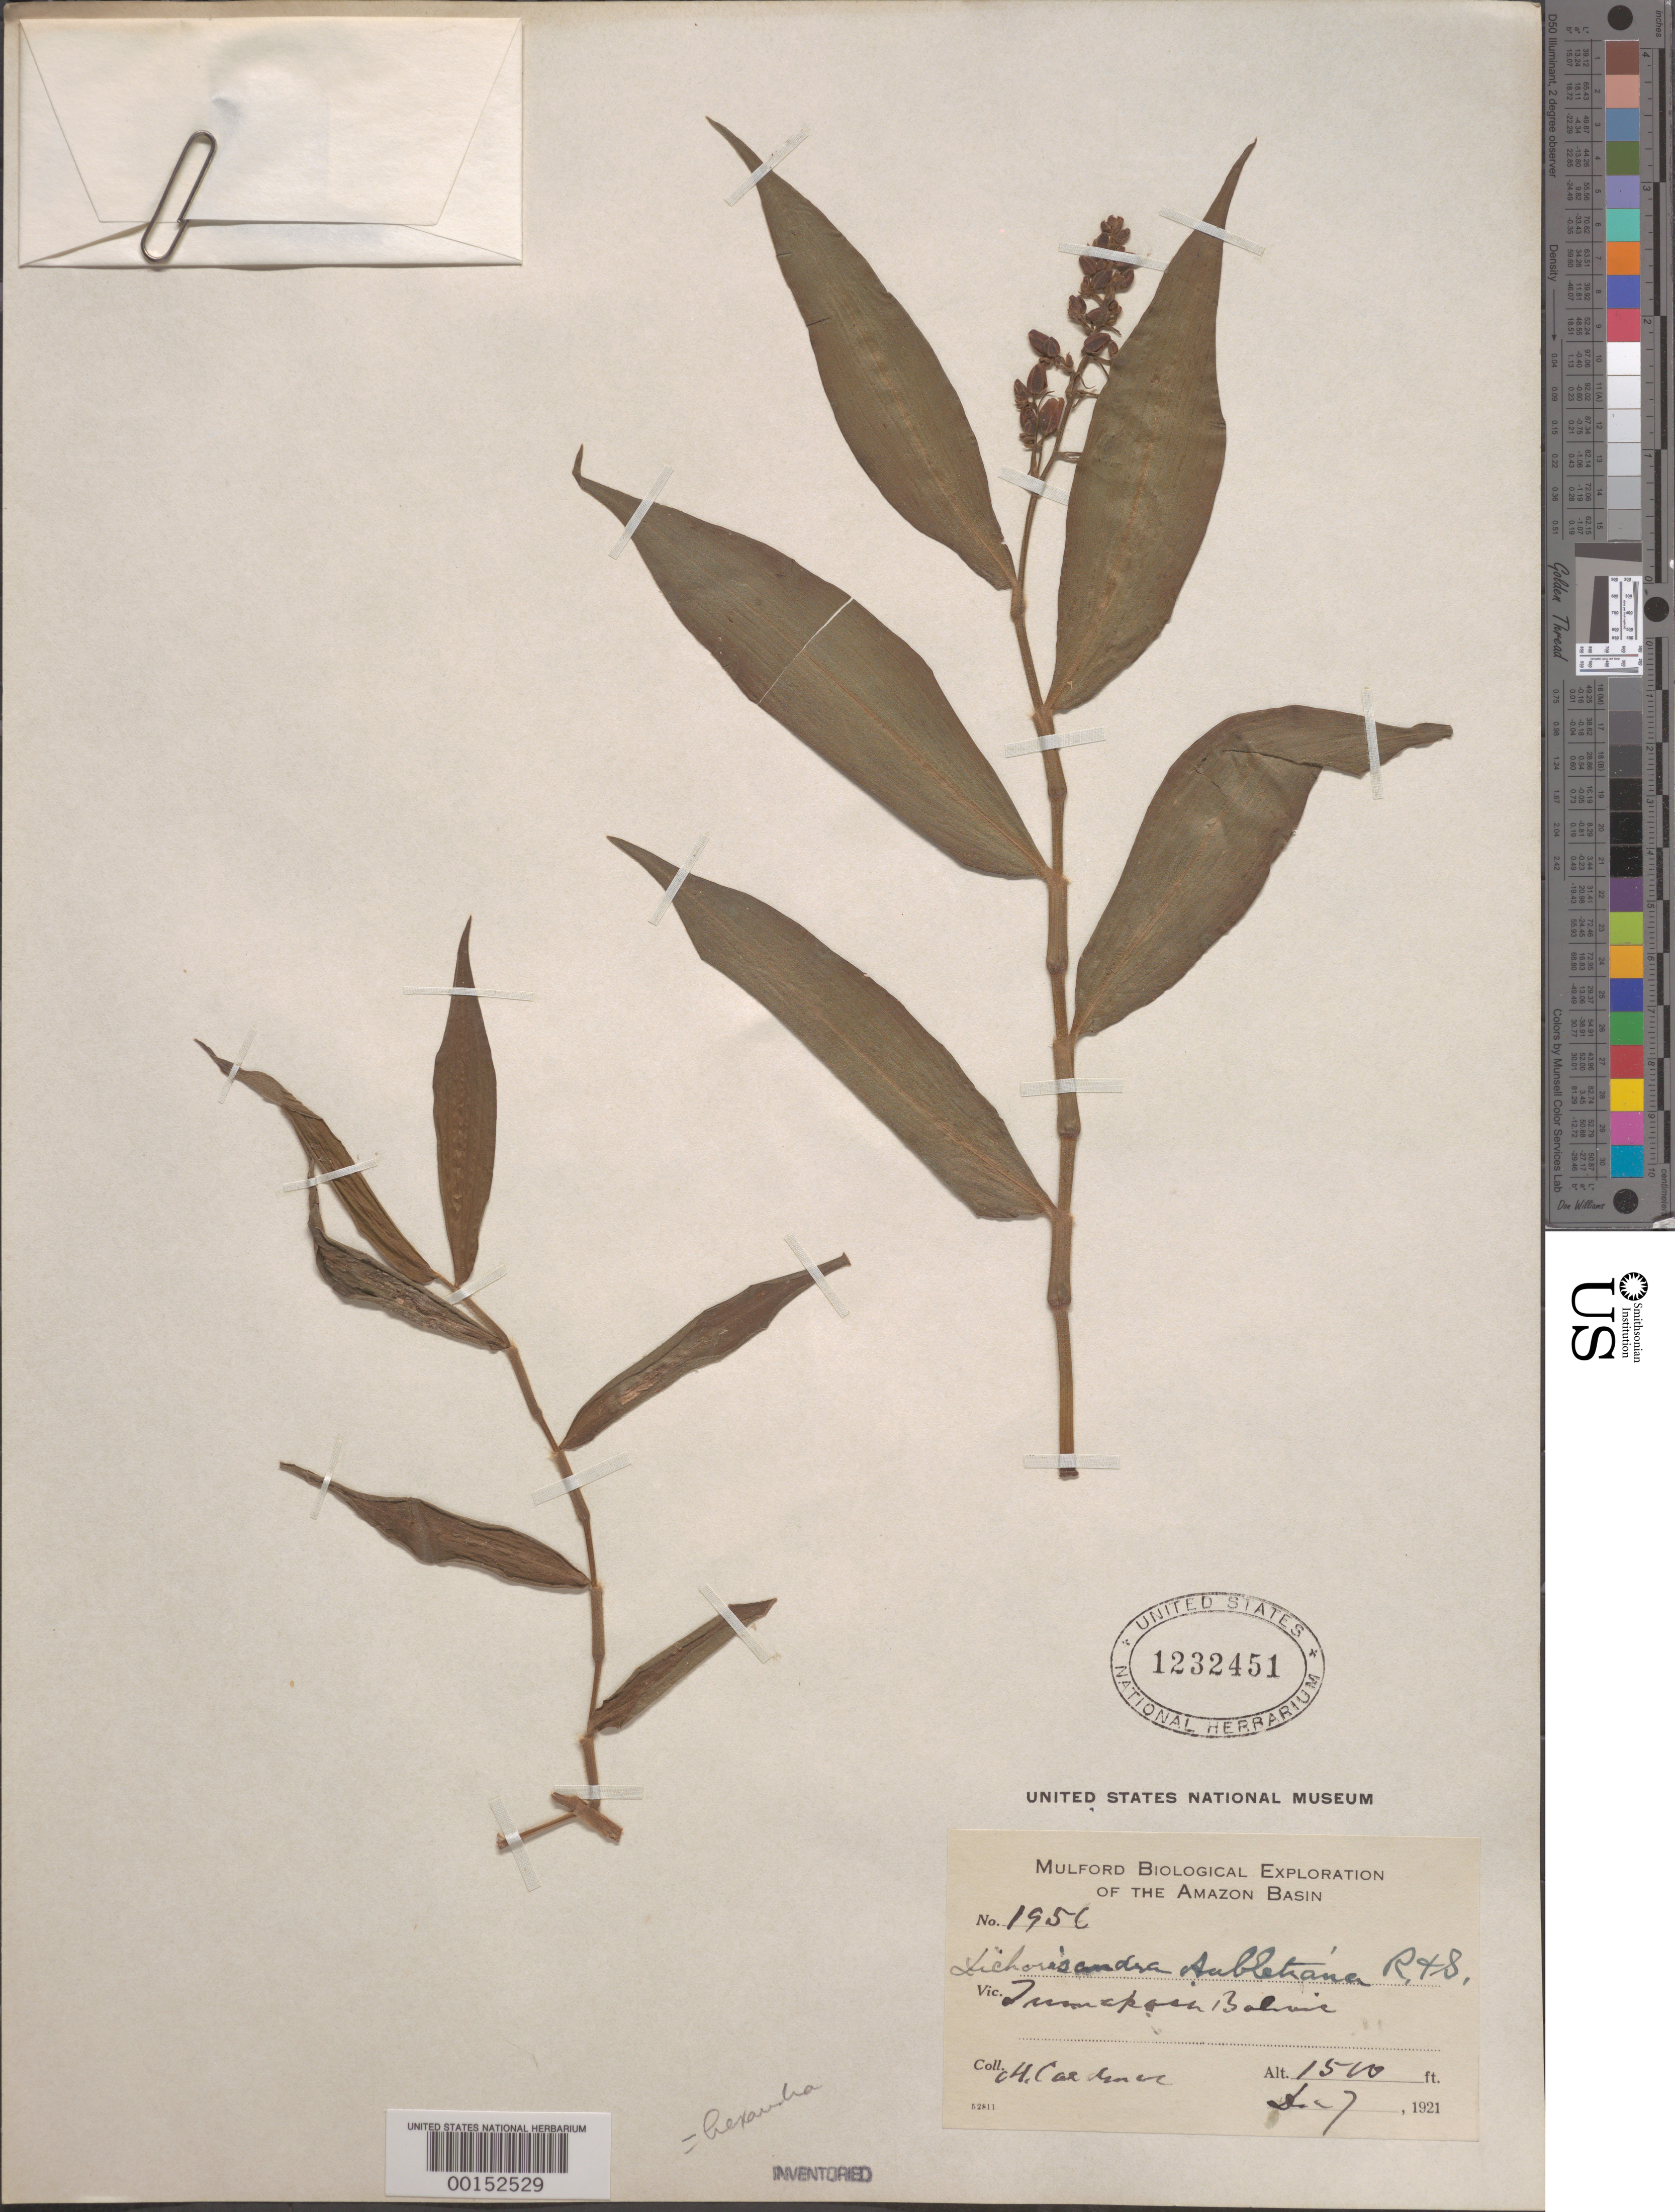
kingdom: Plantae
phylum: Tracheophyta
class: Liliopsida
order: Commelinales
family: Commelinaceae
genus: Dichorisandra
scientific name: Dichorisandra hexandra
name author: (Aubl.) Standl.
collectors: M. Cárdenas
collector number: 195c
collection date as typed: Dec. 7,1921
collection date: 1921-12-07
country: Bolivia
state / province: La Paz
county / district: Iturralde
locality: Tumupasa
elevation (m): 457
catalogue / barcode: US 1232451